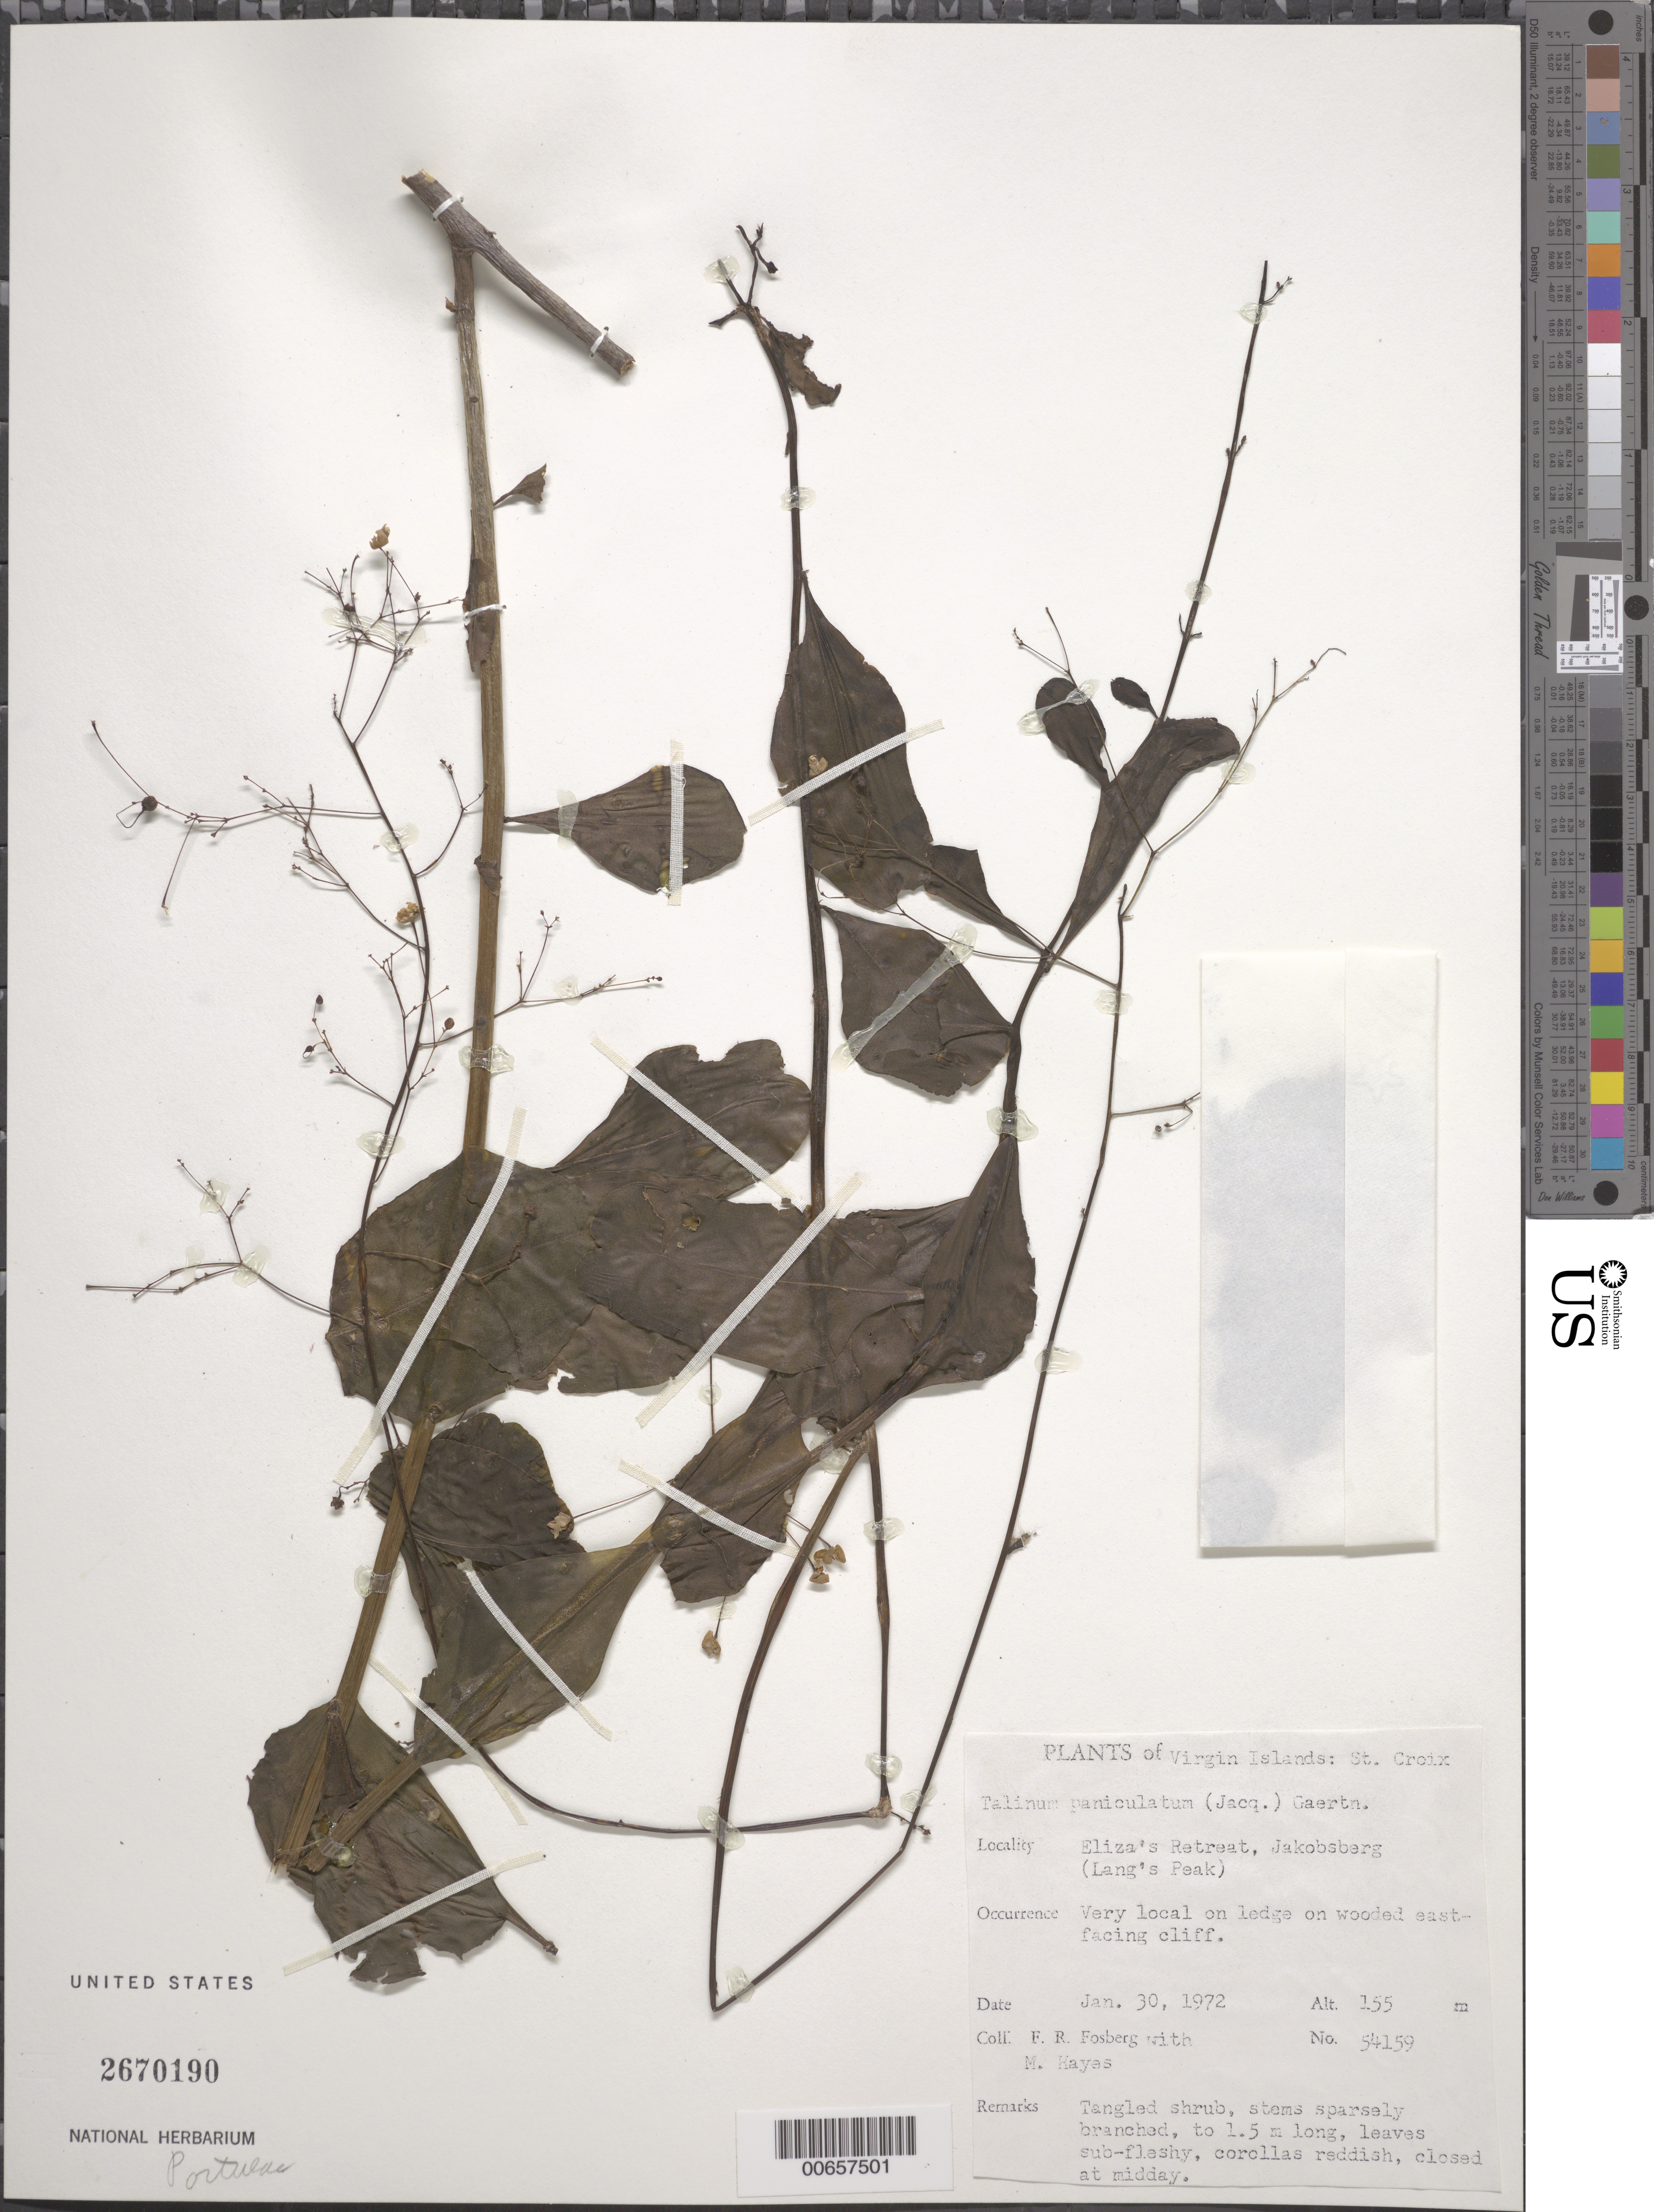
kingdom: Plantae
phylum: Tracheophyta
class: Magnoliopsida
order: Caryophyllales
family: Talinaceae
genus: Talinum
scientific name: Talinum paniculatum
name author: (Jacq.) Gaertn.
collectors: F. R. Fosberg & M. Hayes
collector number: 54159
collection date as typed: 30 Jan 1972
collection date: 1972-01-30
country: U.S. Virgin Islands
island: St. Croix Island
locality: Eliza's Retreat, Jakobsberg (Lang's Peak)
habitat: On ledge on wooded eastfacing cliff.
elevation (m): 155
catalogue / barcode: US 2670190